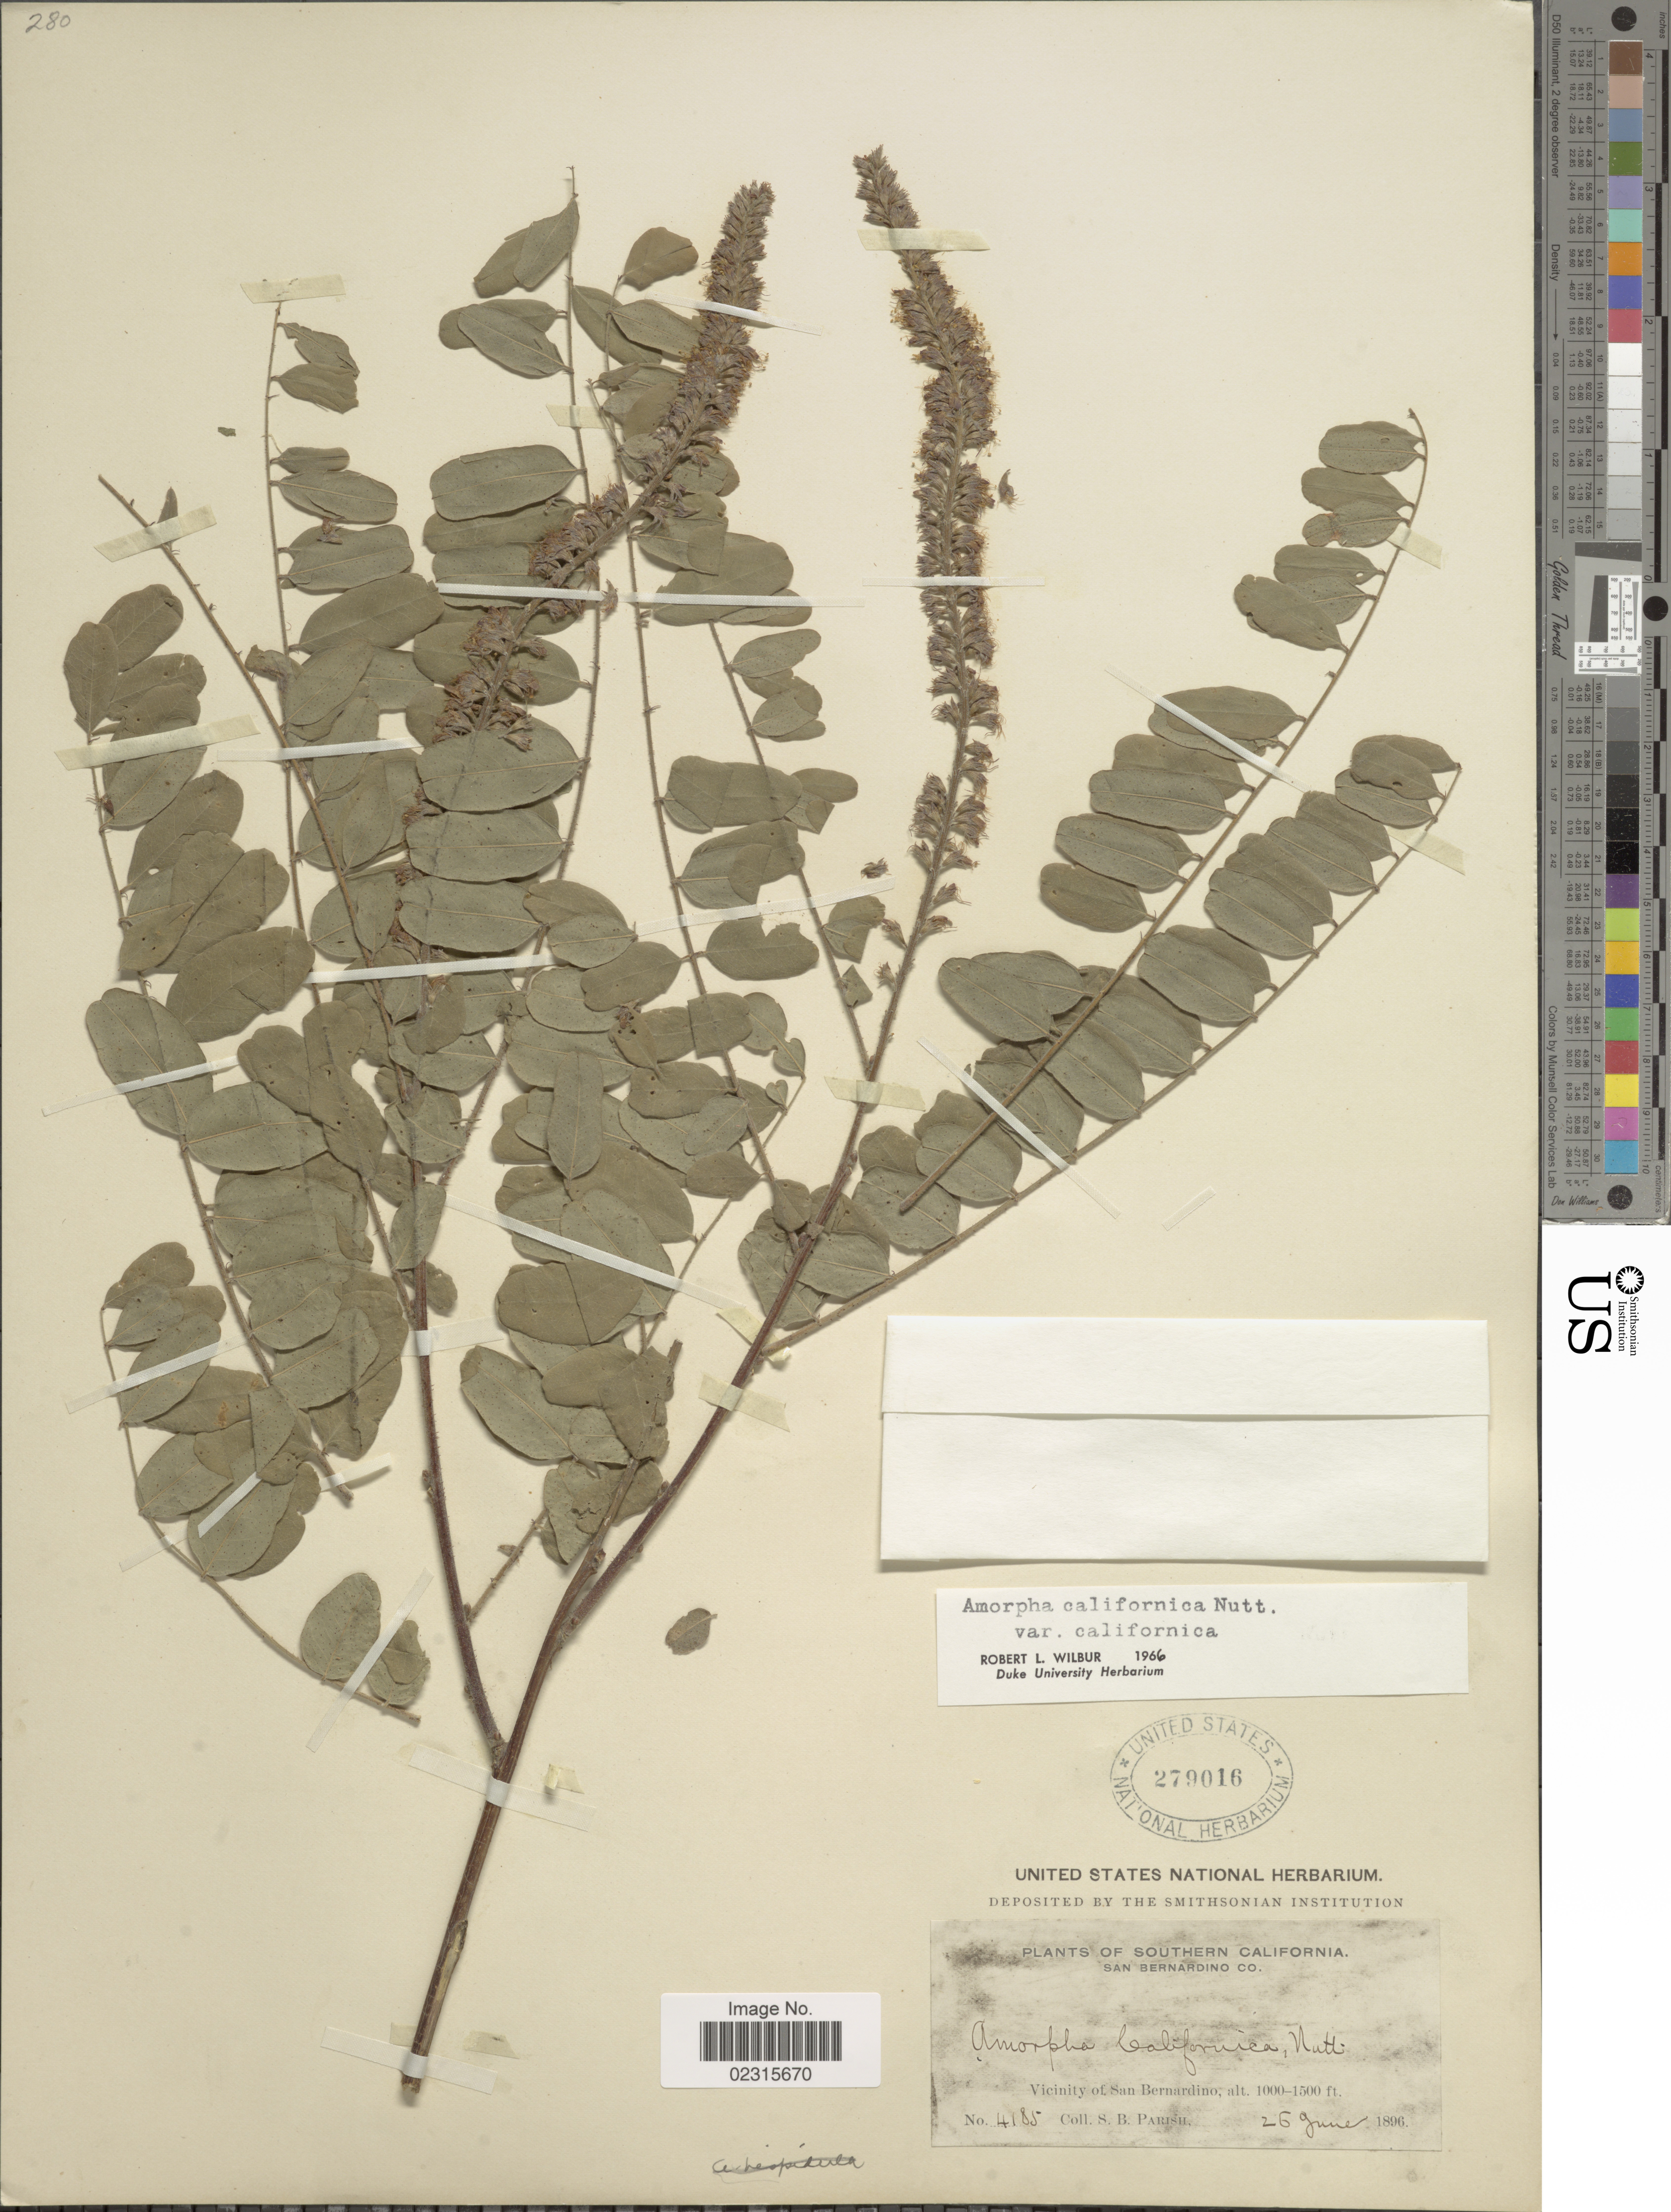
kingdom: Plantae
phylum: Tracheophyta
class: Magnoliopsida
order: Fabales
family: Fabaceae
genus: Amorpha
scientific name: Amorpha californica var. californica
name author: Nutt.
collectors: S. B. Parish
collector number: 4188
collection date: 1896-06-26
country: United States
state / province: California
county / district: San Bernardino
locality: Southern California, San Bernardino Co., Vicinity of San Bernardino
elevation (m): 305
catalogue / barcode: US 279016